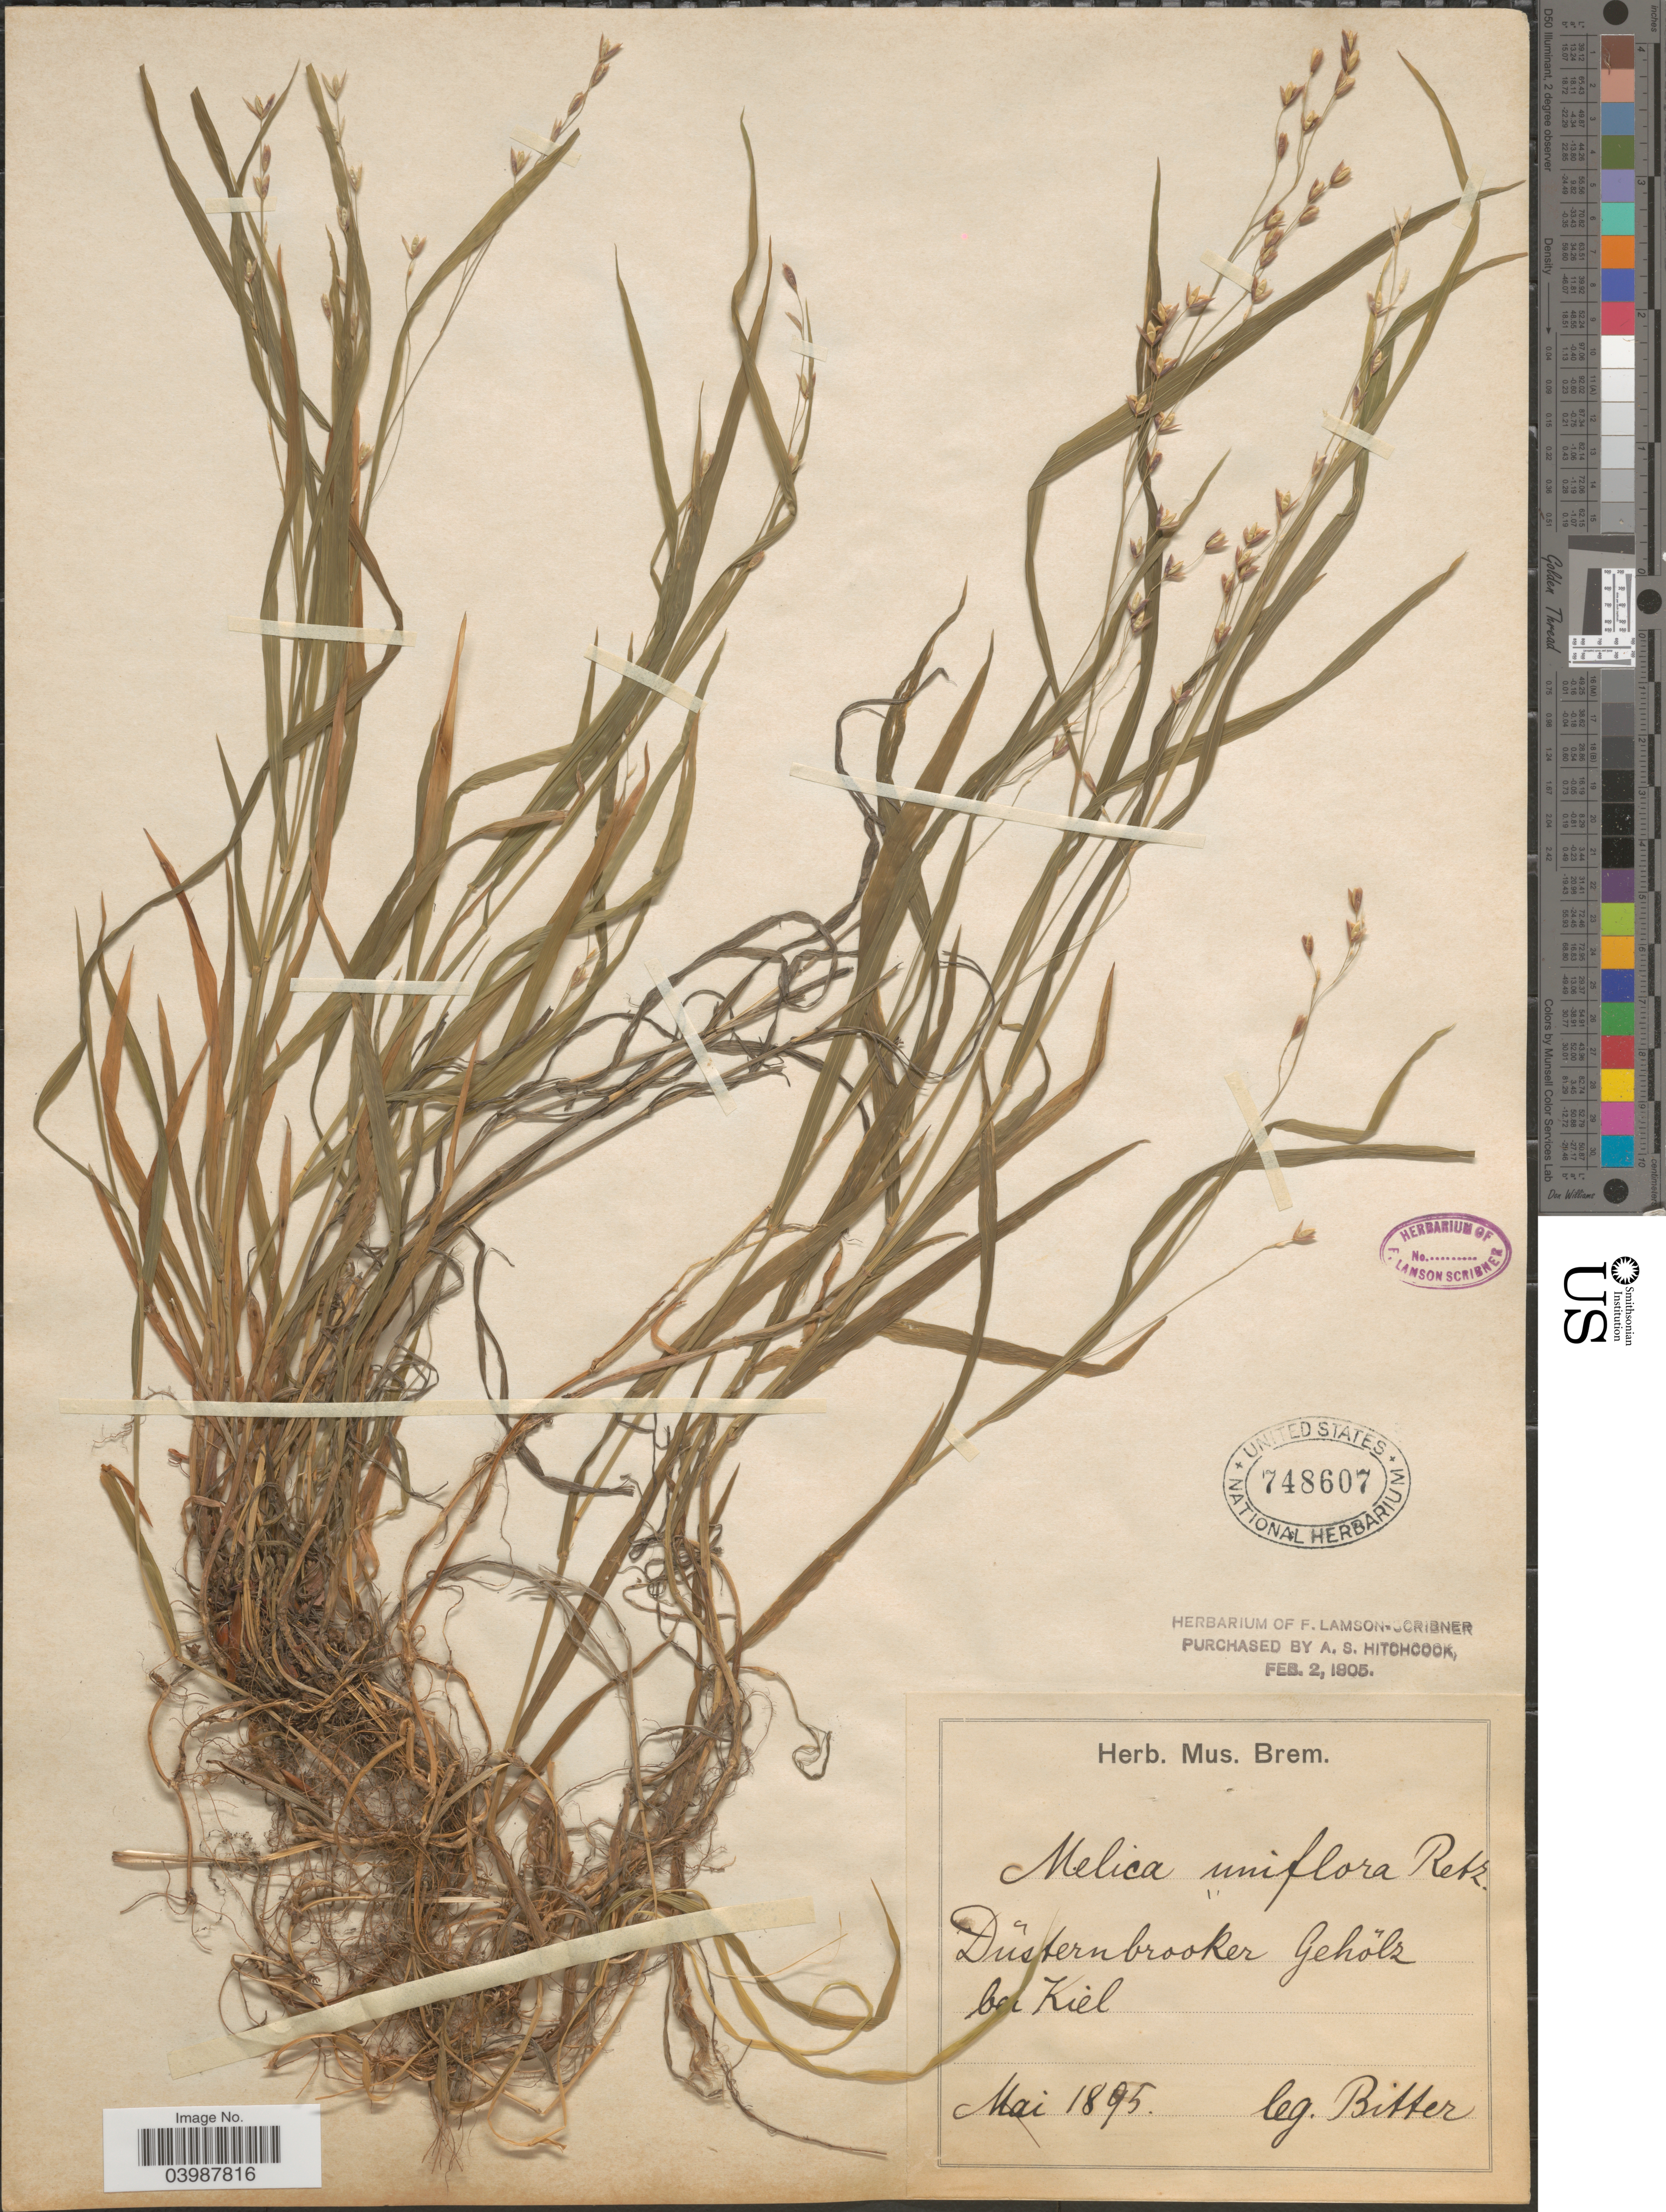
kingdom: Plantae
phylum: Tracheophyta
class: Liliopsida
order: Poales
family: Poaceae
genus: Melica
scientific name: Melica uniflora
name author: Retz.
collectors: F. A. G. Bitter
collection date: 1895-05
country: Germany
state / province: Schleswig-Holstein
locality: Dûsternbrokker Gehõlz bei Kiel.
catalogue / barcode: US 748607